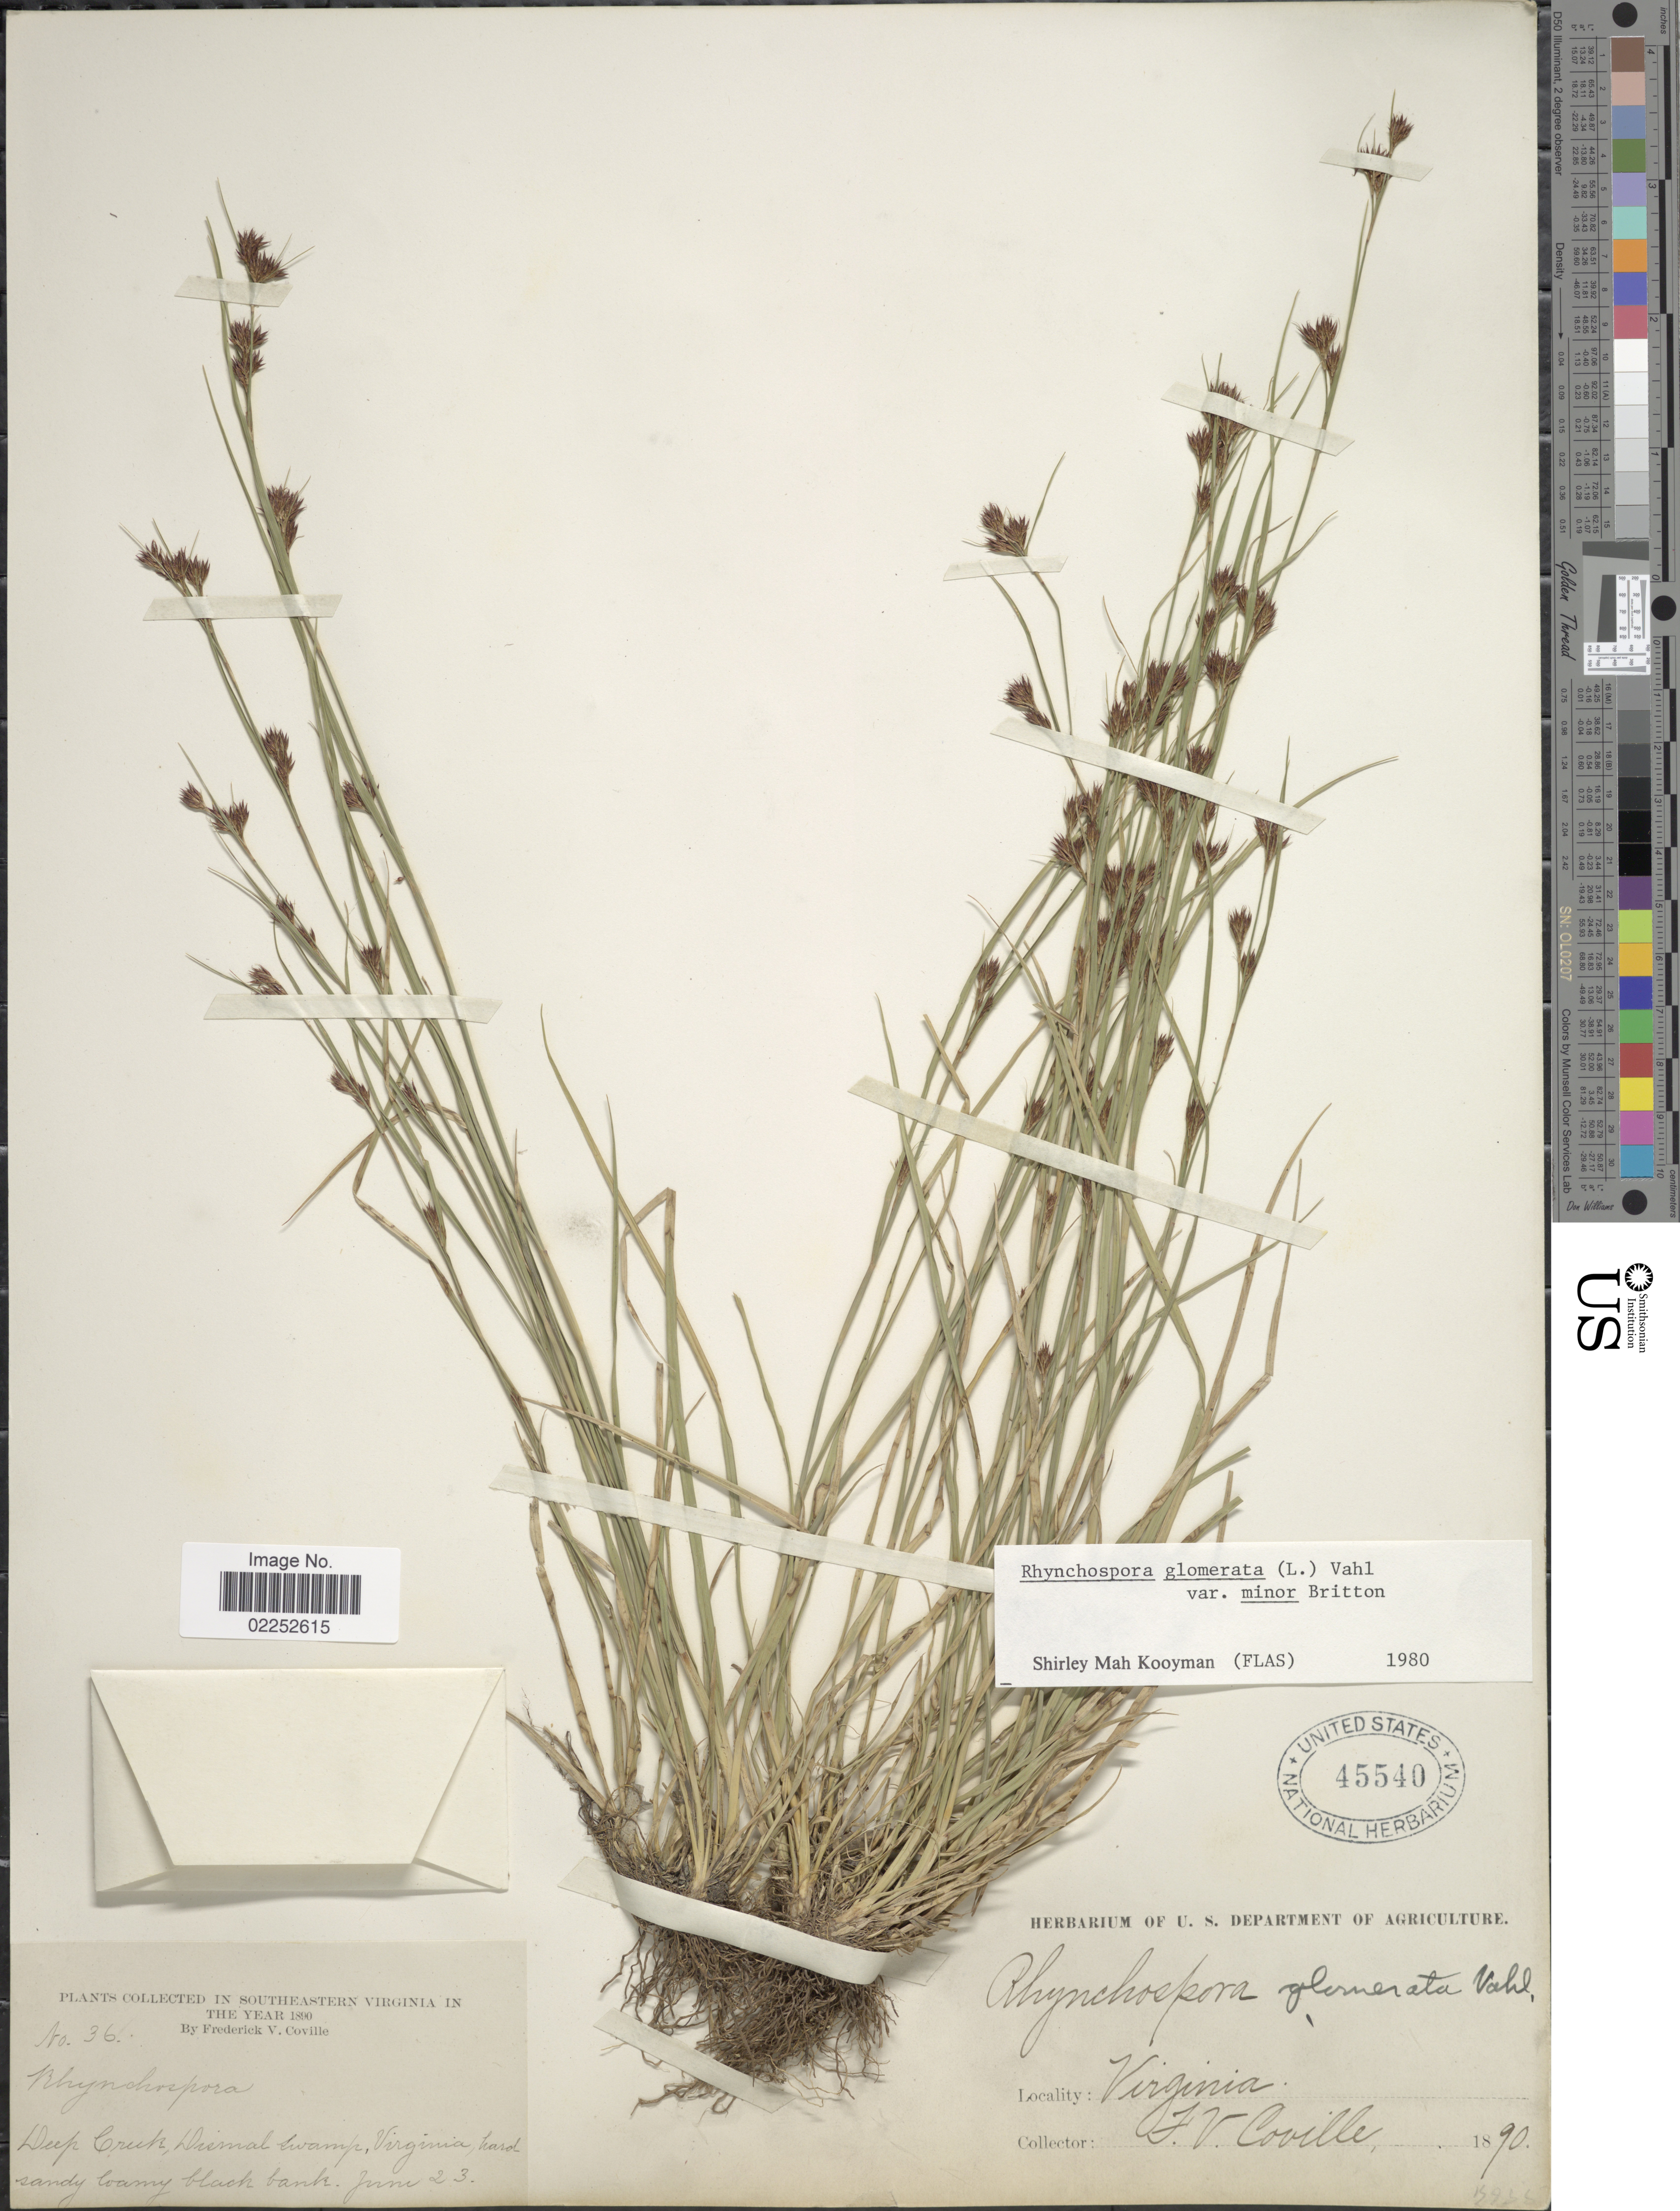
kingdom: Plantae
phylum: Tracheophyta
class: Liliopsida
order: Poales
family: Cyperaceae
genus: Rhynchospora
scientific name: Rhynchospora capitellata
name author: (Michx.) Vahl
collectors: F. V. Coville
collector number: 36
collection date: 1890-06-23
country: United States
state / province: Virginia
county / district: City of Norfolk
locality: In Southeastern Virginia, Deep Creek, Decimal swamp, Virginia, hard sandy loamy black bank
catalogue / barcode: US 45540